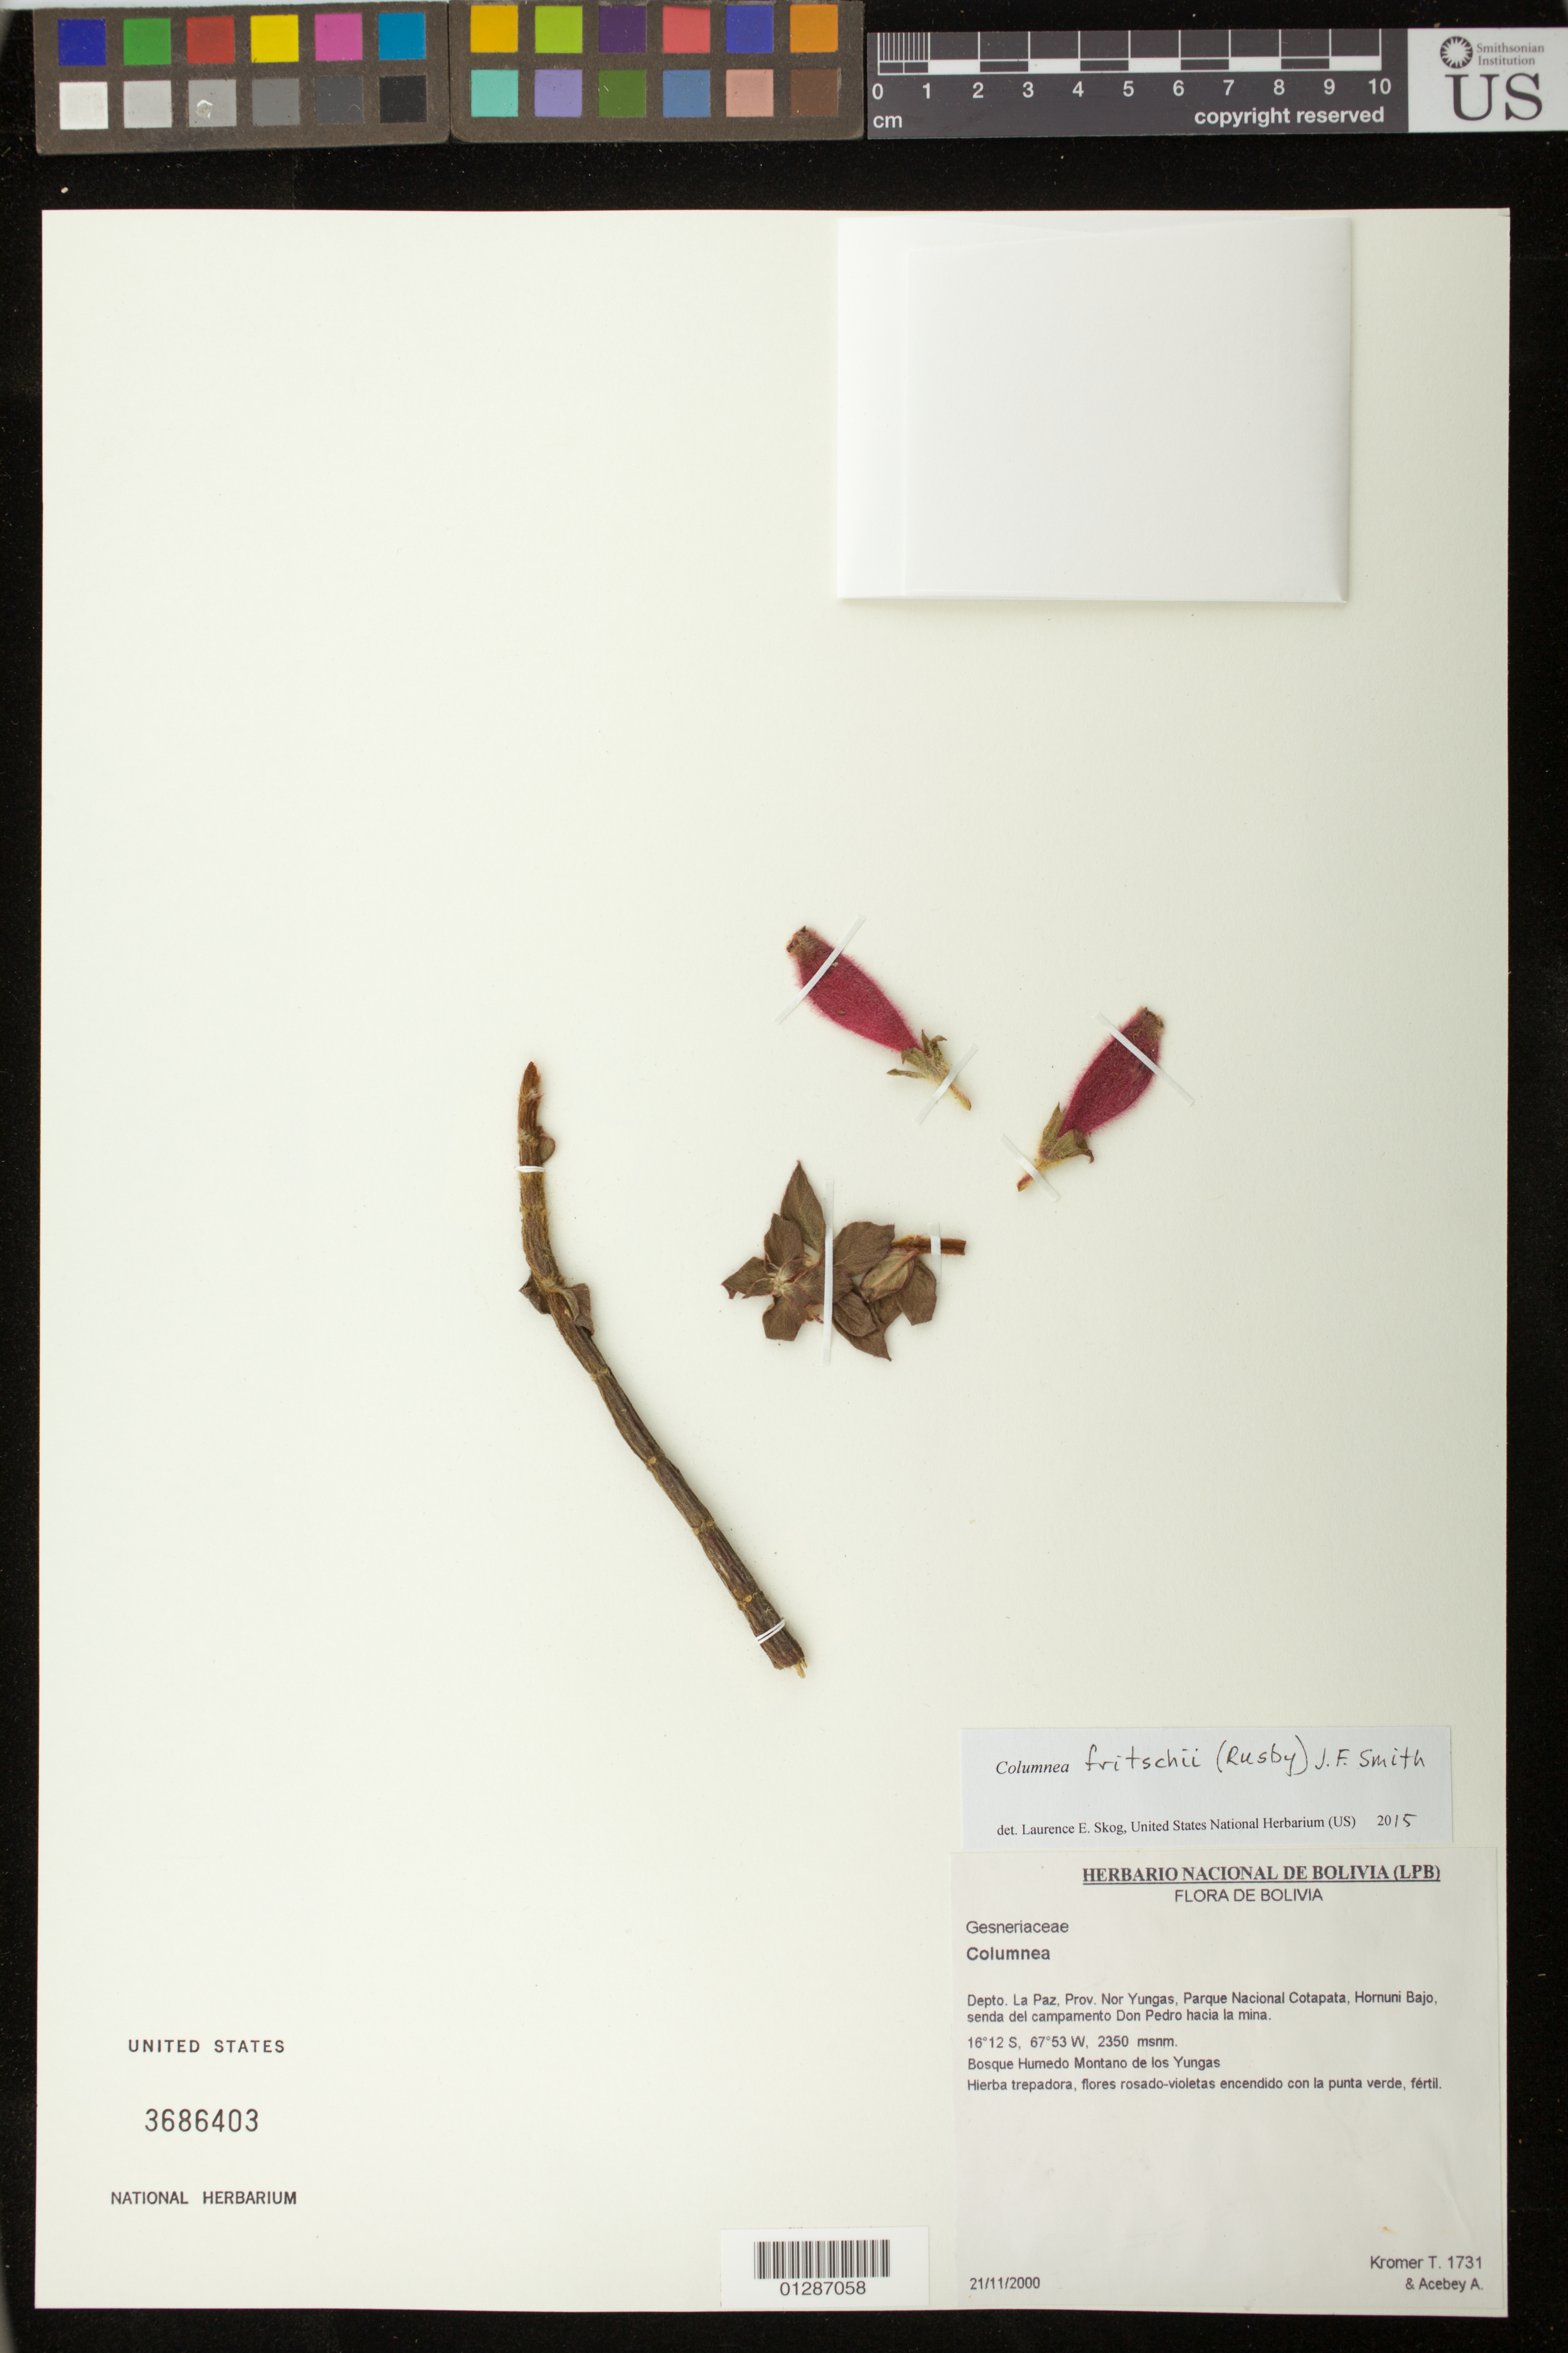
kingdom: Plantae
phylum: Tracheophyta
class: Magnoliopsida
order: Lamiales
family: Gesneriaceae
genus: Columnea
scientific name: Columnea fritschii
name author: (Rusby) J.F. Sm.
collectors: T. Krömer & A. Acebey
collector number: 1731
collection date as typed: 21 Nov 2000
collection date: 2000-11-21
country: Bolivia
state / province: La Páz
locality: Prov. Nor Yungas, Parque Nacional Cotapata, Hornuni Bajo.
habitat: Herb.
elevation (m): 2350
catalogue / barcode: US 3686403